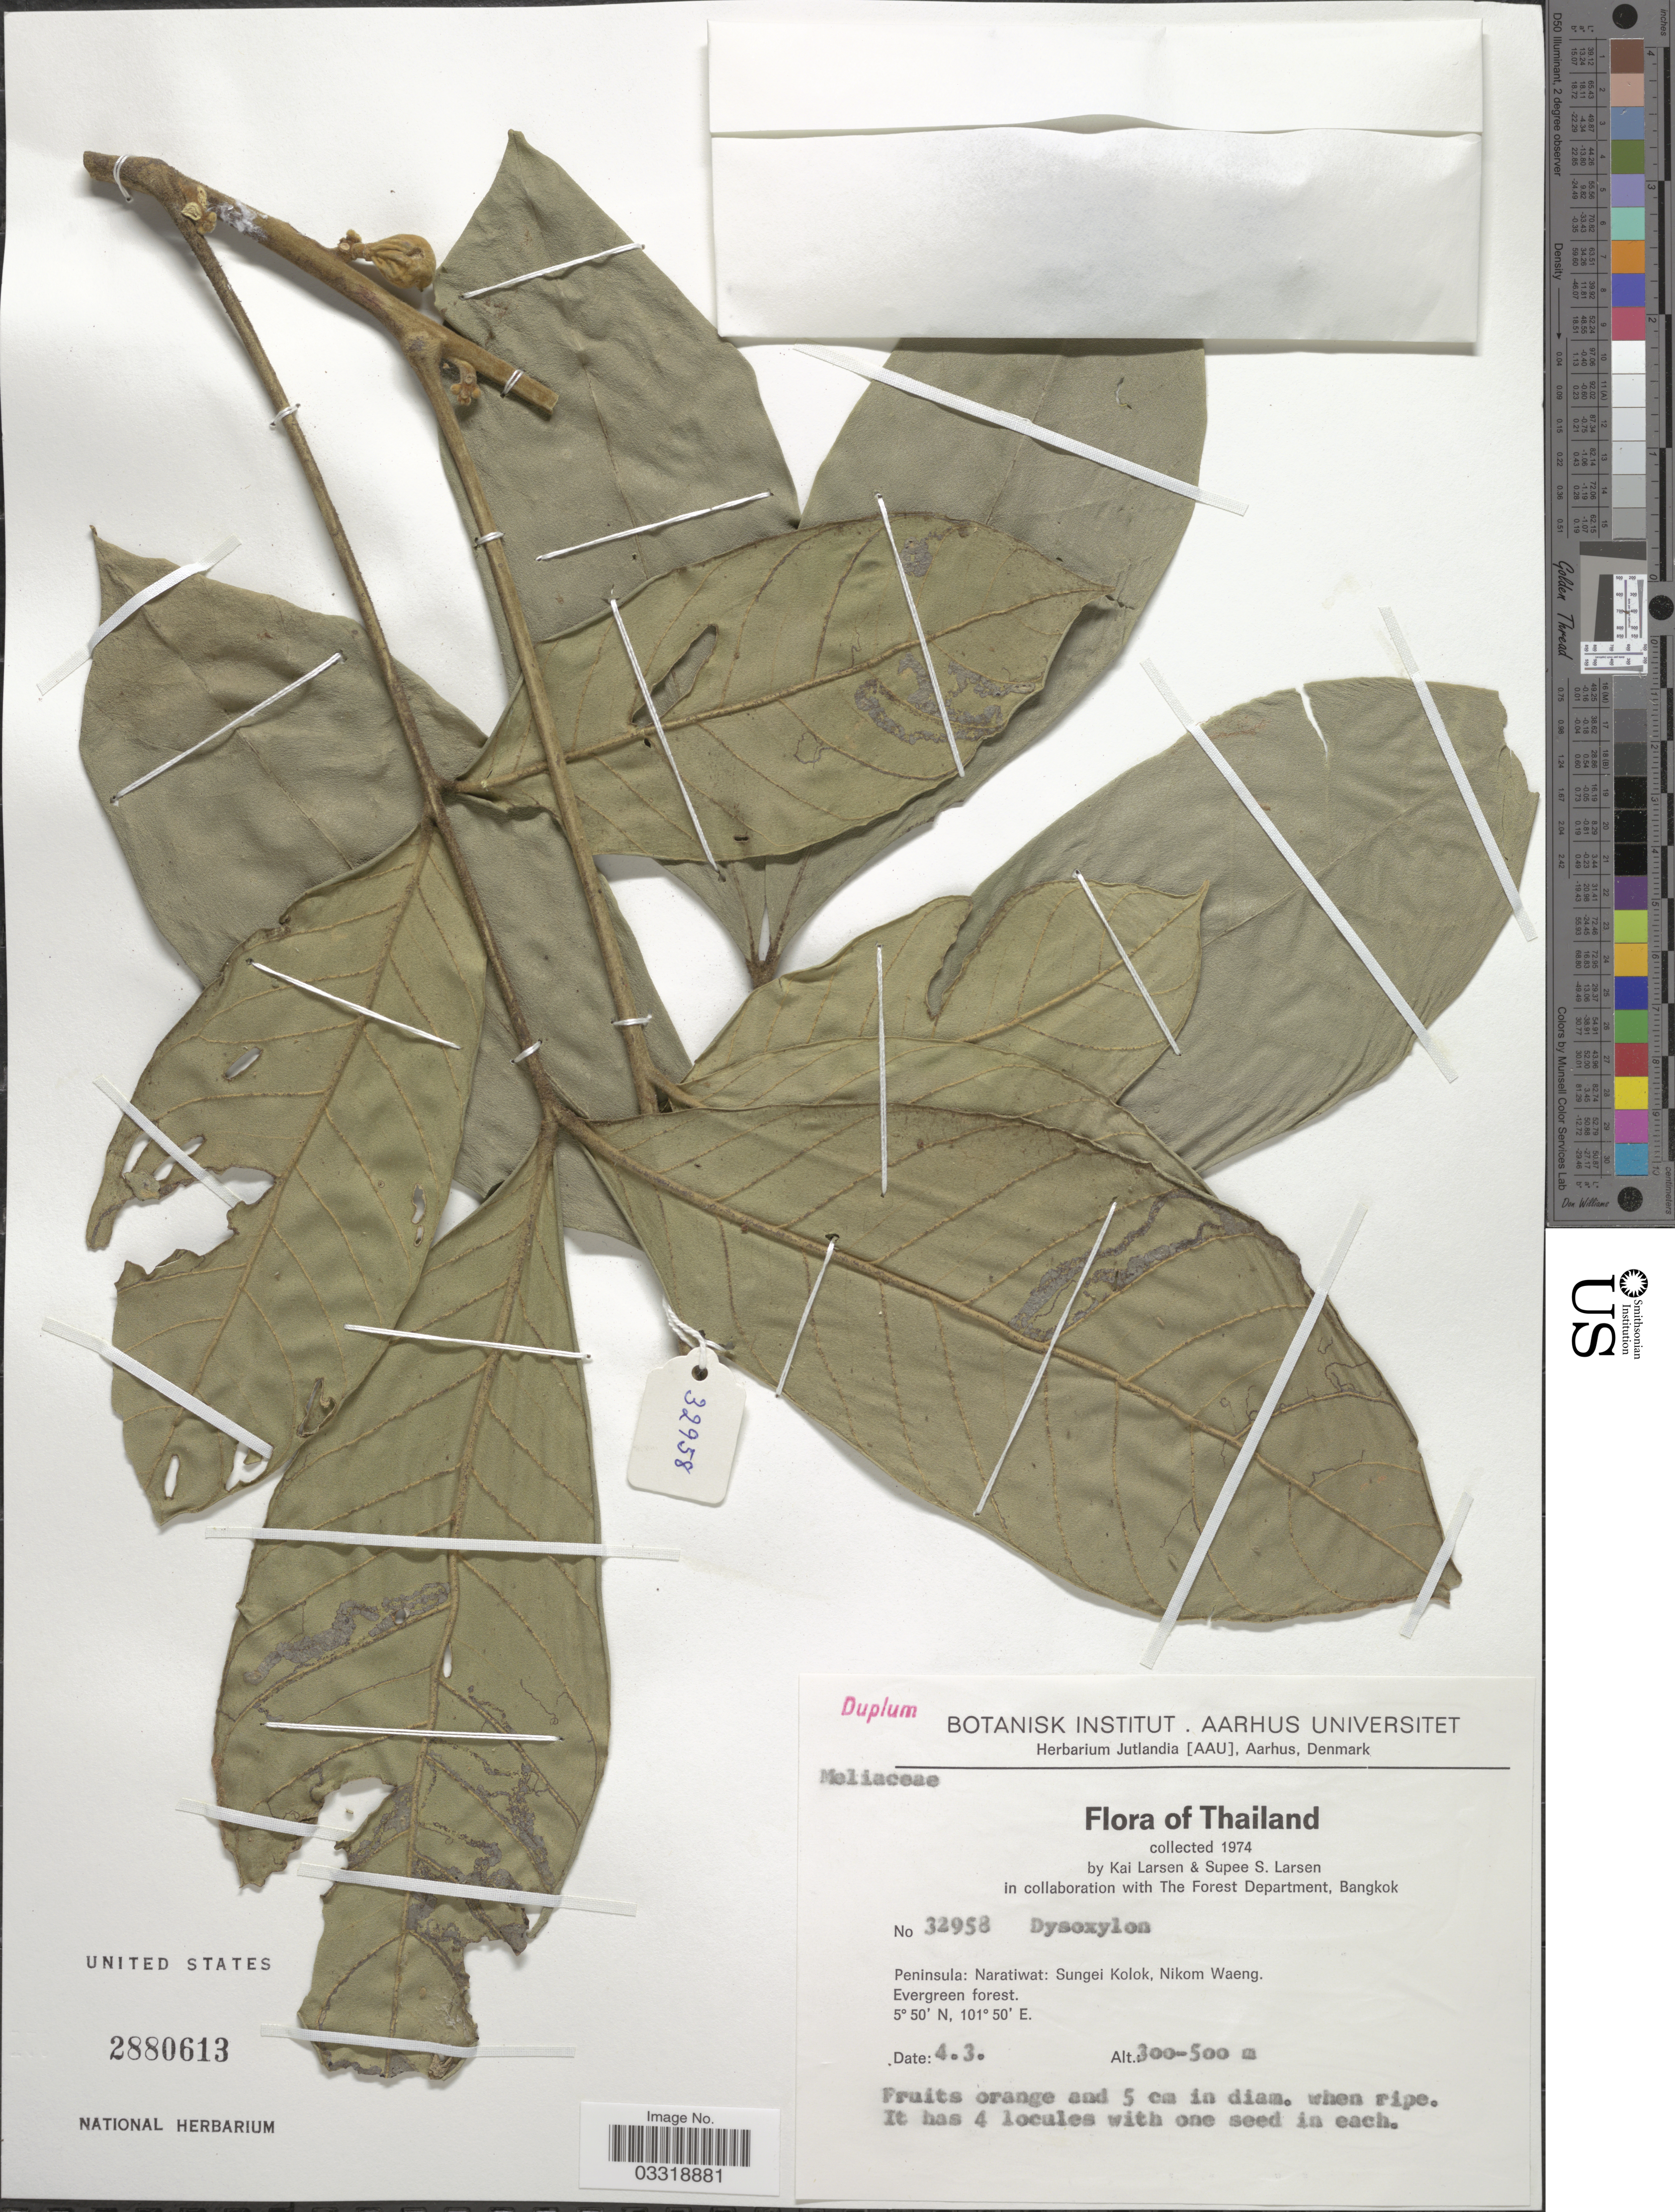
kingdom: Plantae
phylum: Tracheophyta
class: Magnoliopsida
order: Sapindales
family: Meliaceae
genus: Dysoxylum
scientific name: Dysoxylum sp.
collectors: K. Larsen & S. Larsen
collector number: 32958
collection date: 1974-03-04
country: Thailand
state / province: Narathiwat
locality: Peninsula: Naratiwat: Sungei Kolok, Nikom Waeng.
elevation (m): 300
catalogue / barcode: US 2880613